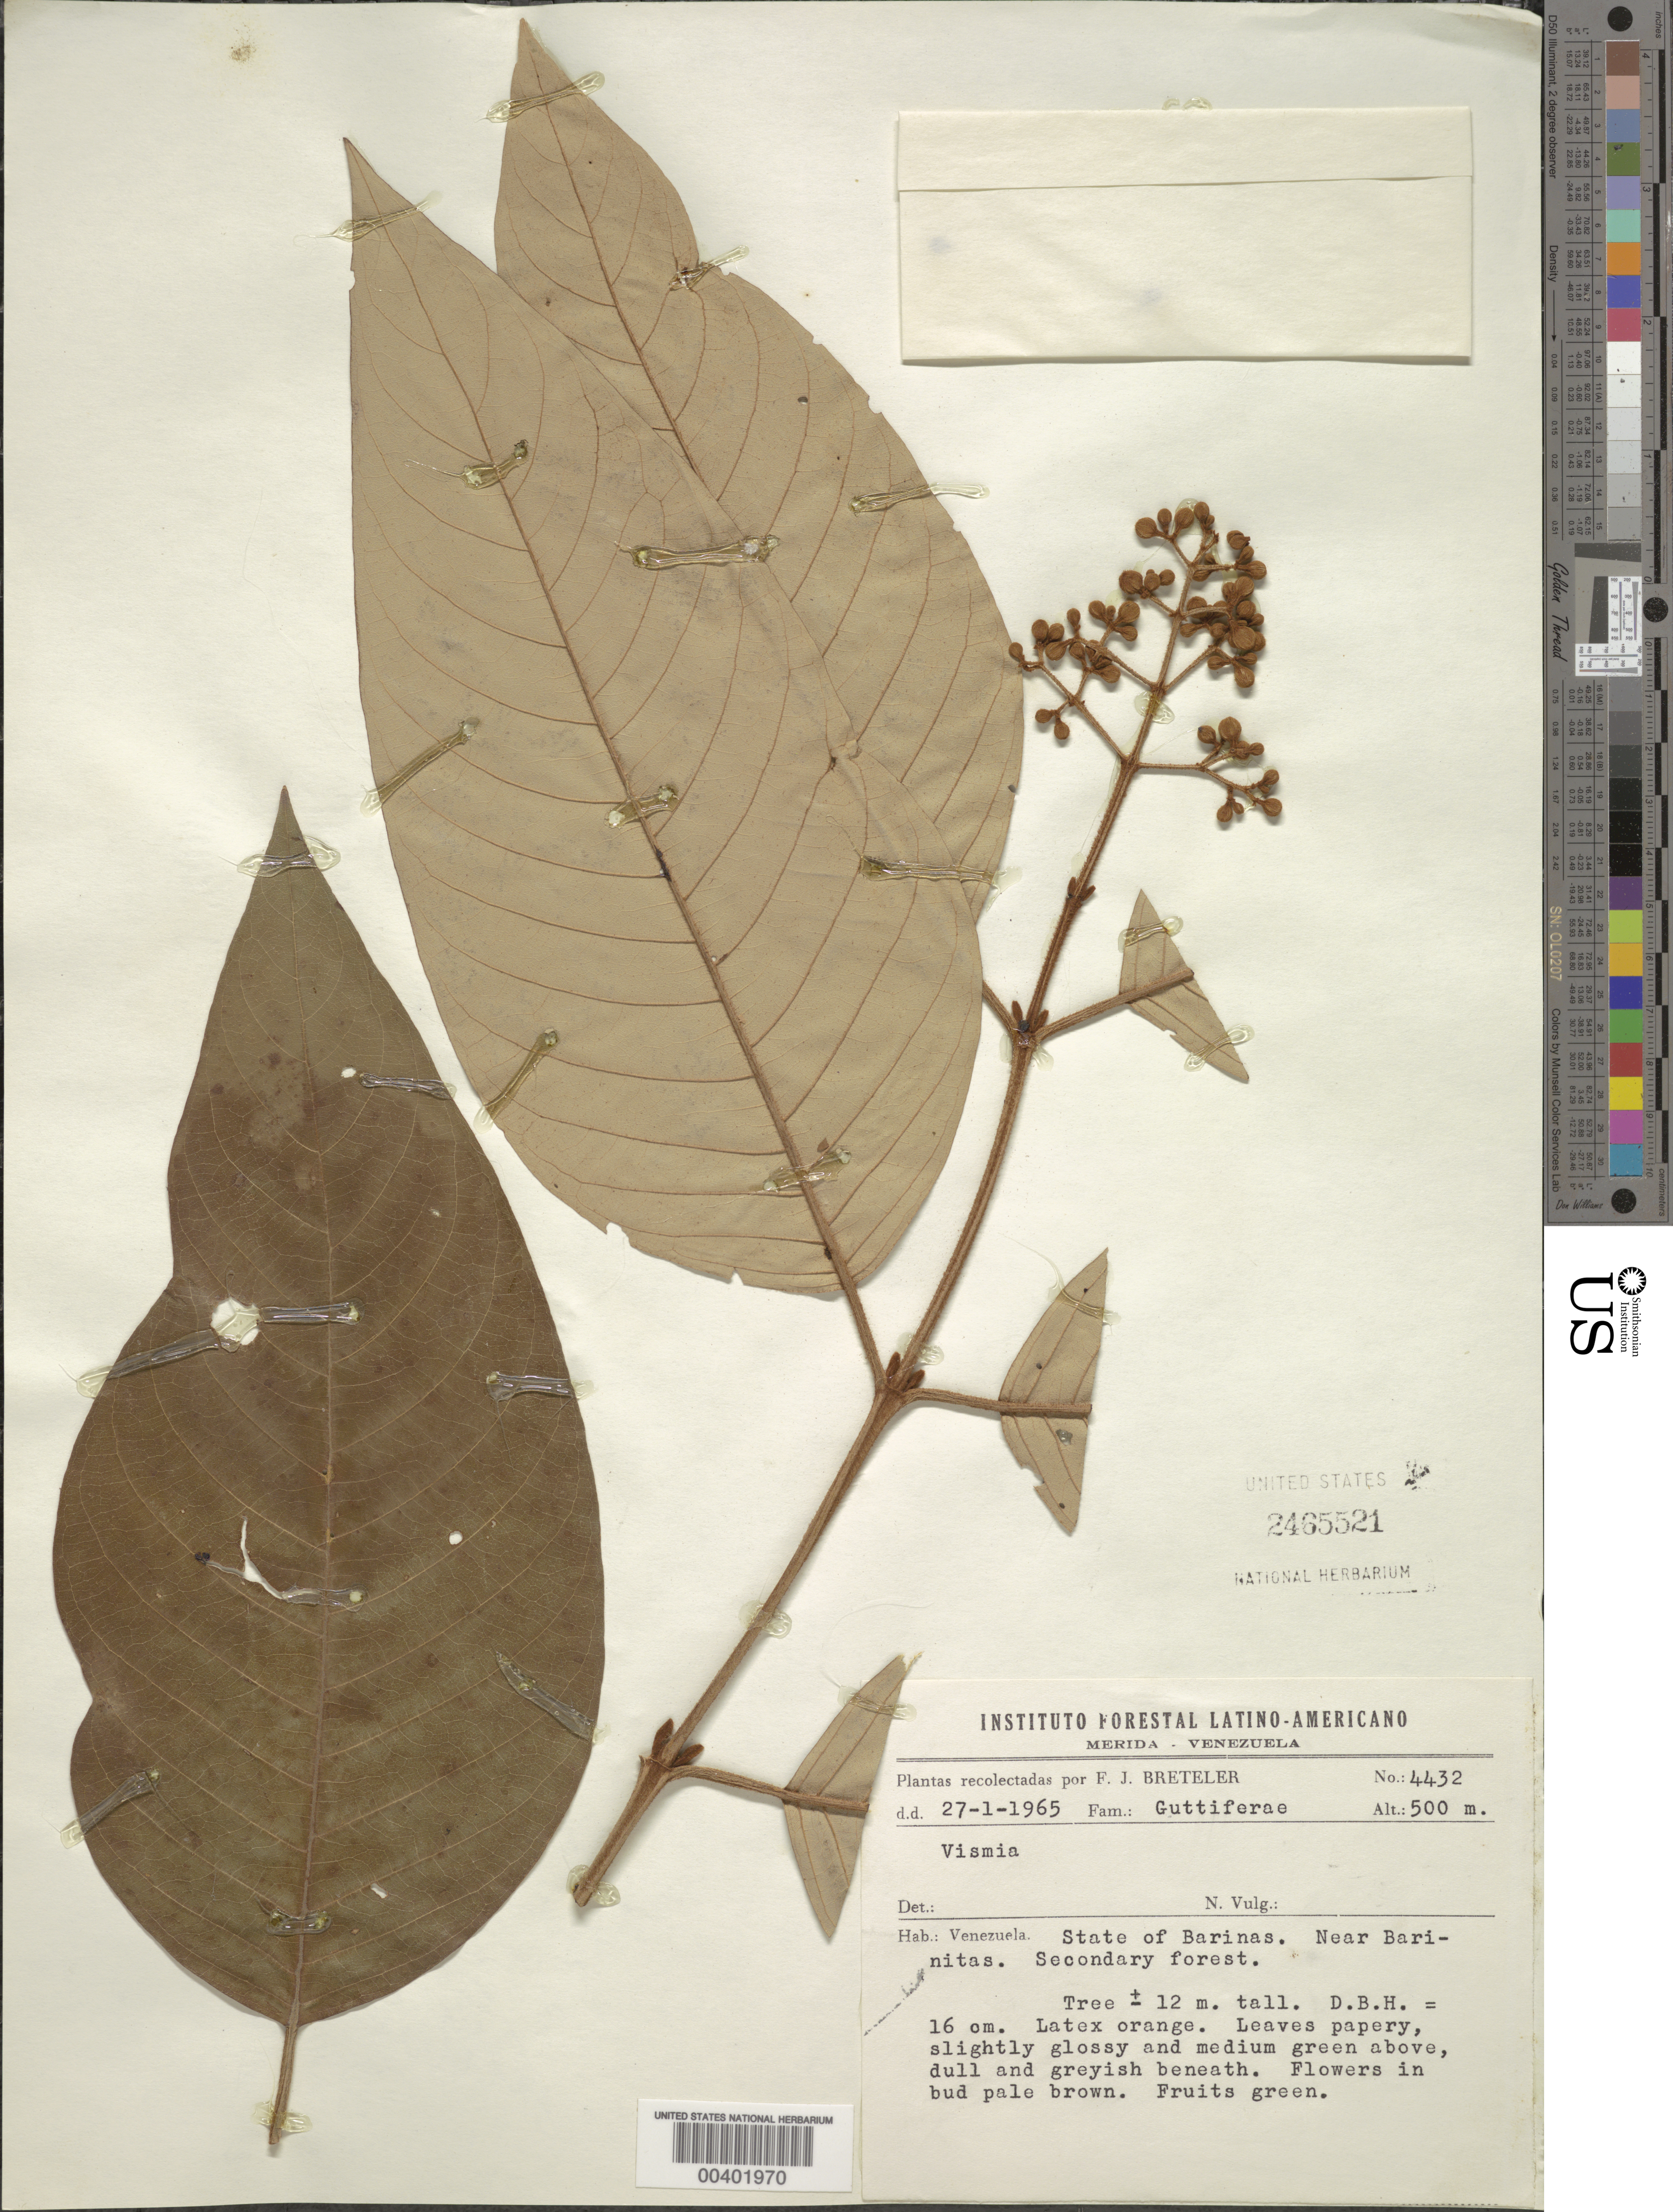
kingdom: Plantae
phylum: Tracheophyta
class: Magnoliopsida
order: Malpighiales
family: Hypericaceae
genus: Vismia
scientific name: Vismia sp.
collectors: F. J. Breteler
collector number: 4432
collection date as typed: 27 Jan 1965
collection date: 1965-01-27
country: Venezuela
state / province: Barinas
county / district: Bolívar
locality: Near Barinitas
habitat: Secondary forest.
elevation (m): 500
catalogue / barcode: US 2465521